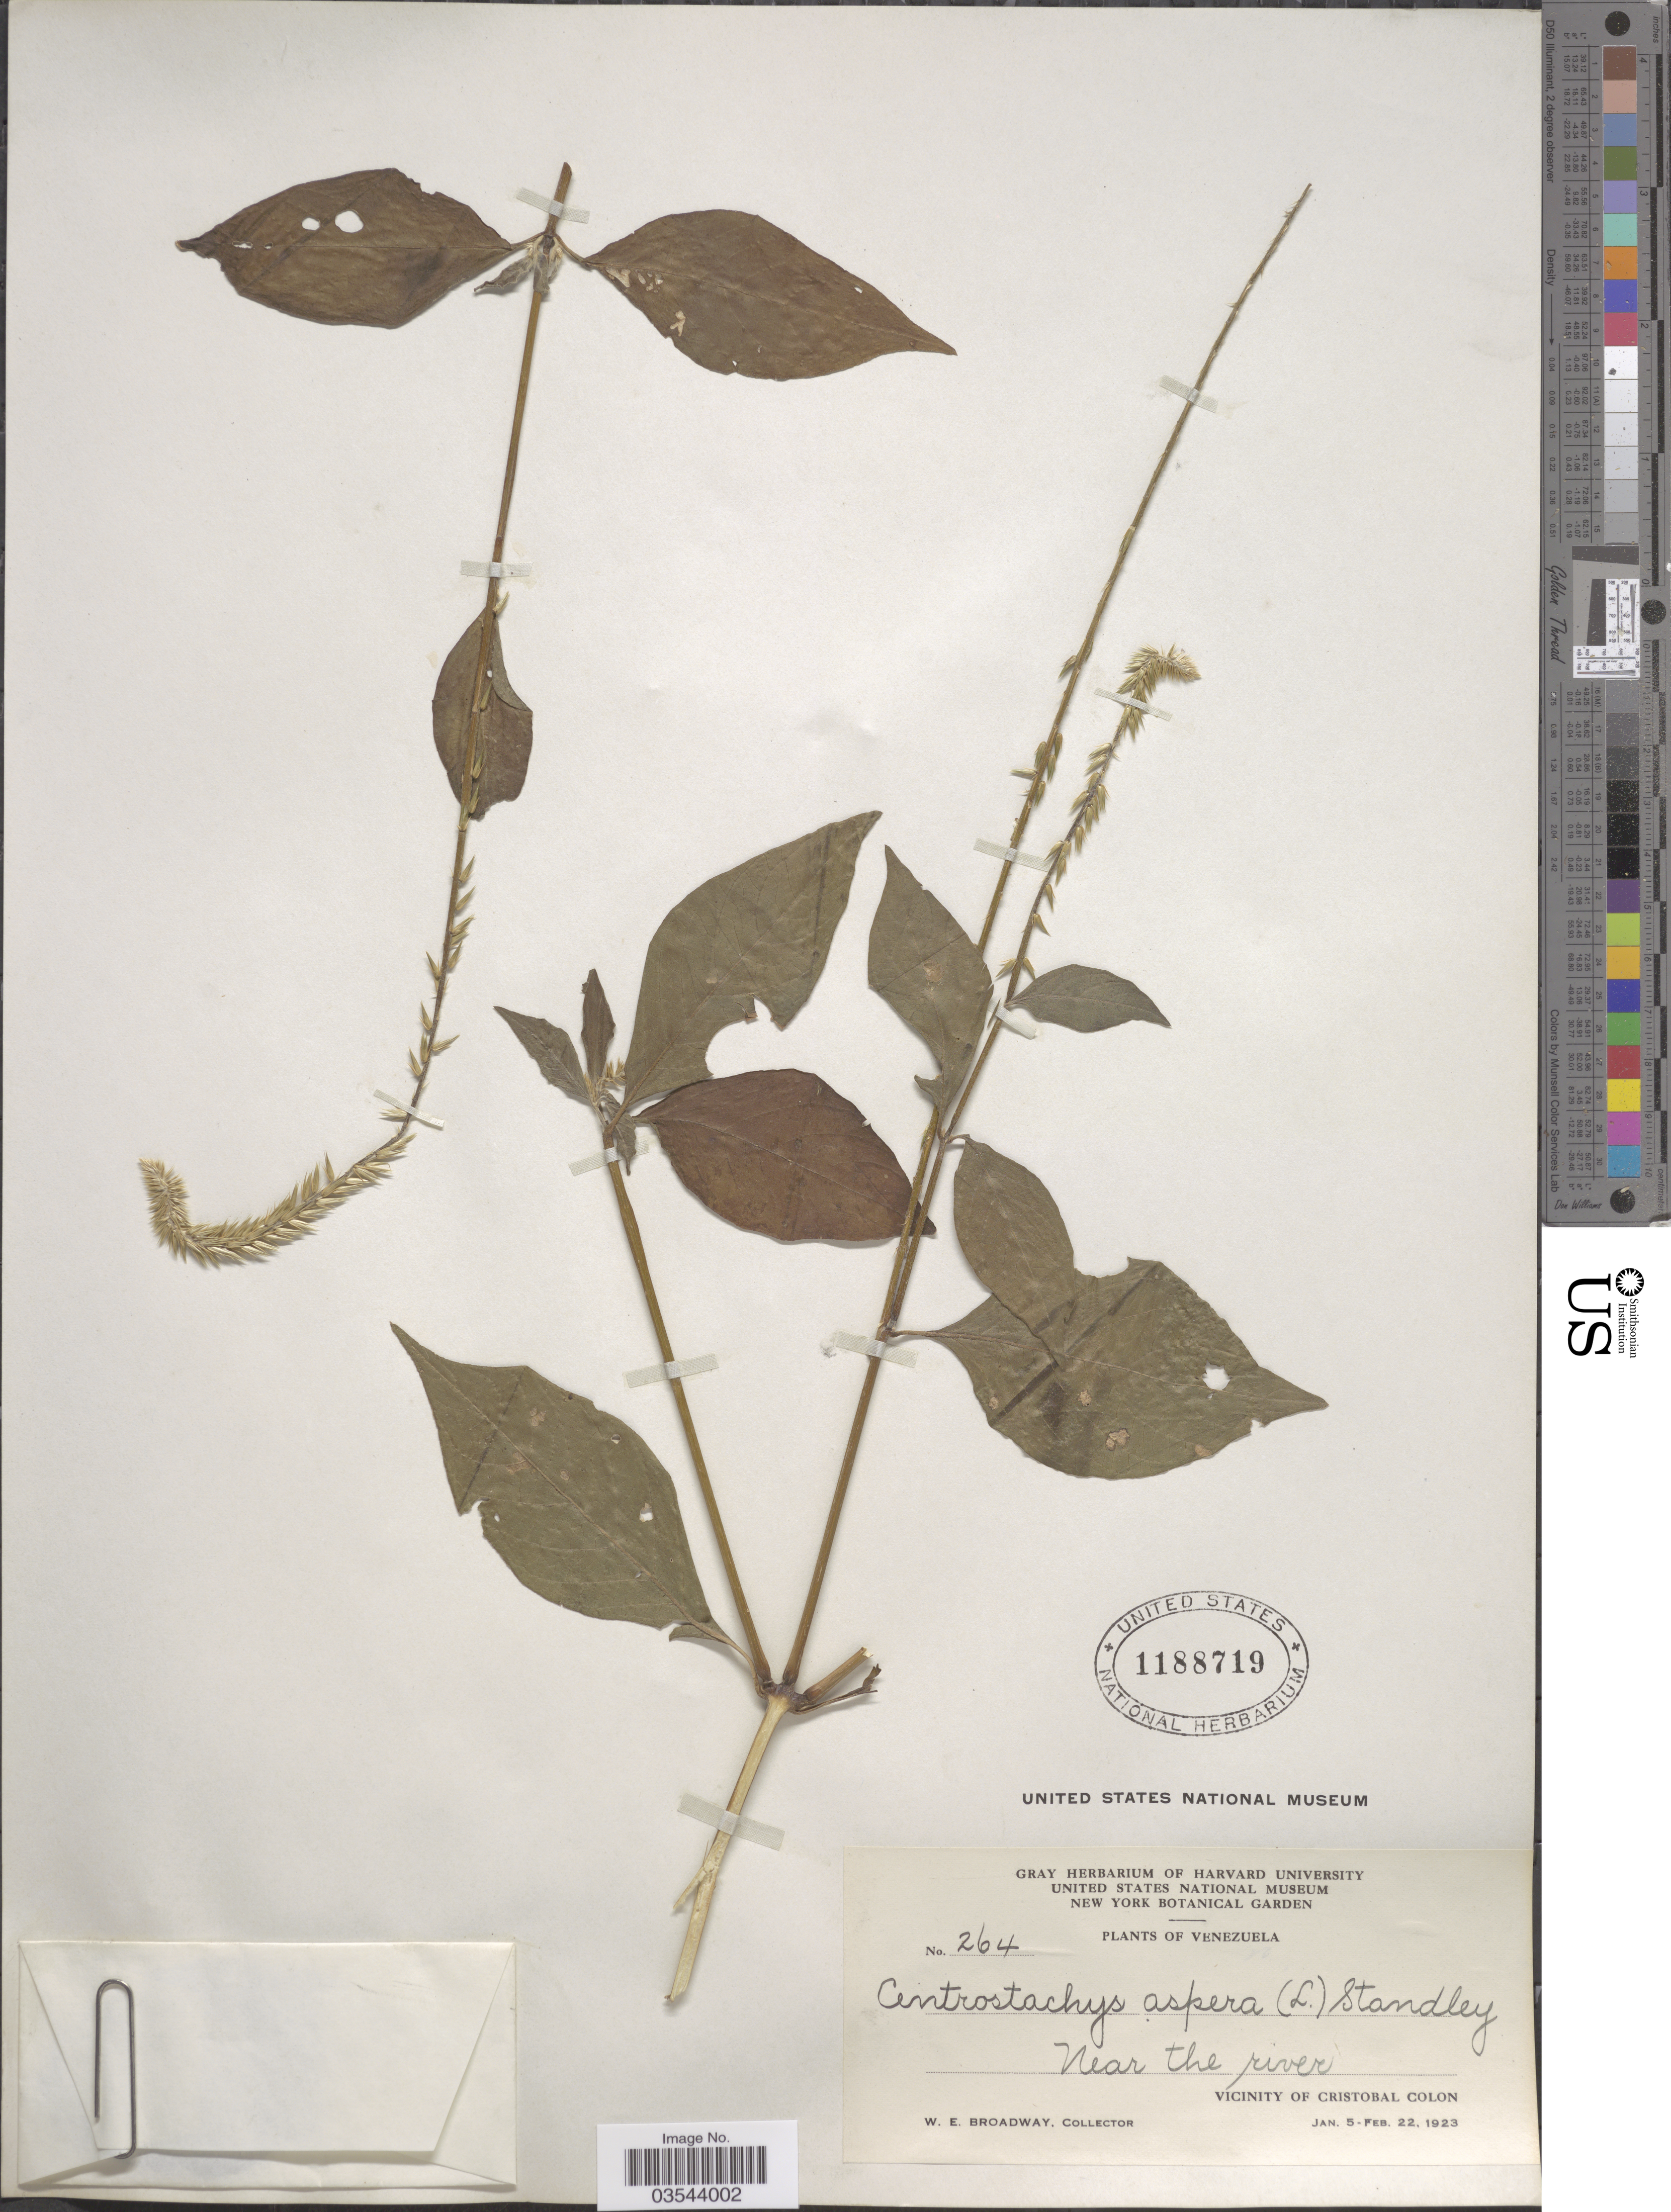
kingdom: Plantae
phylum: Tracheophyta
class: Magnoliopsida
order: Caryophyllales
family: Amaranthaceae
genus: Achyranthes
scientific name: Achyranthes aspera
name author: L.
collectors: W. E. Broadway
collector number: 264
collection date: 1923-01-05/1923-02-22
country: Venezuela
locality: Near the river, Vicinity of Cristobal Colon.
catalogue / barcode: US 1188719